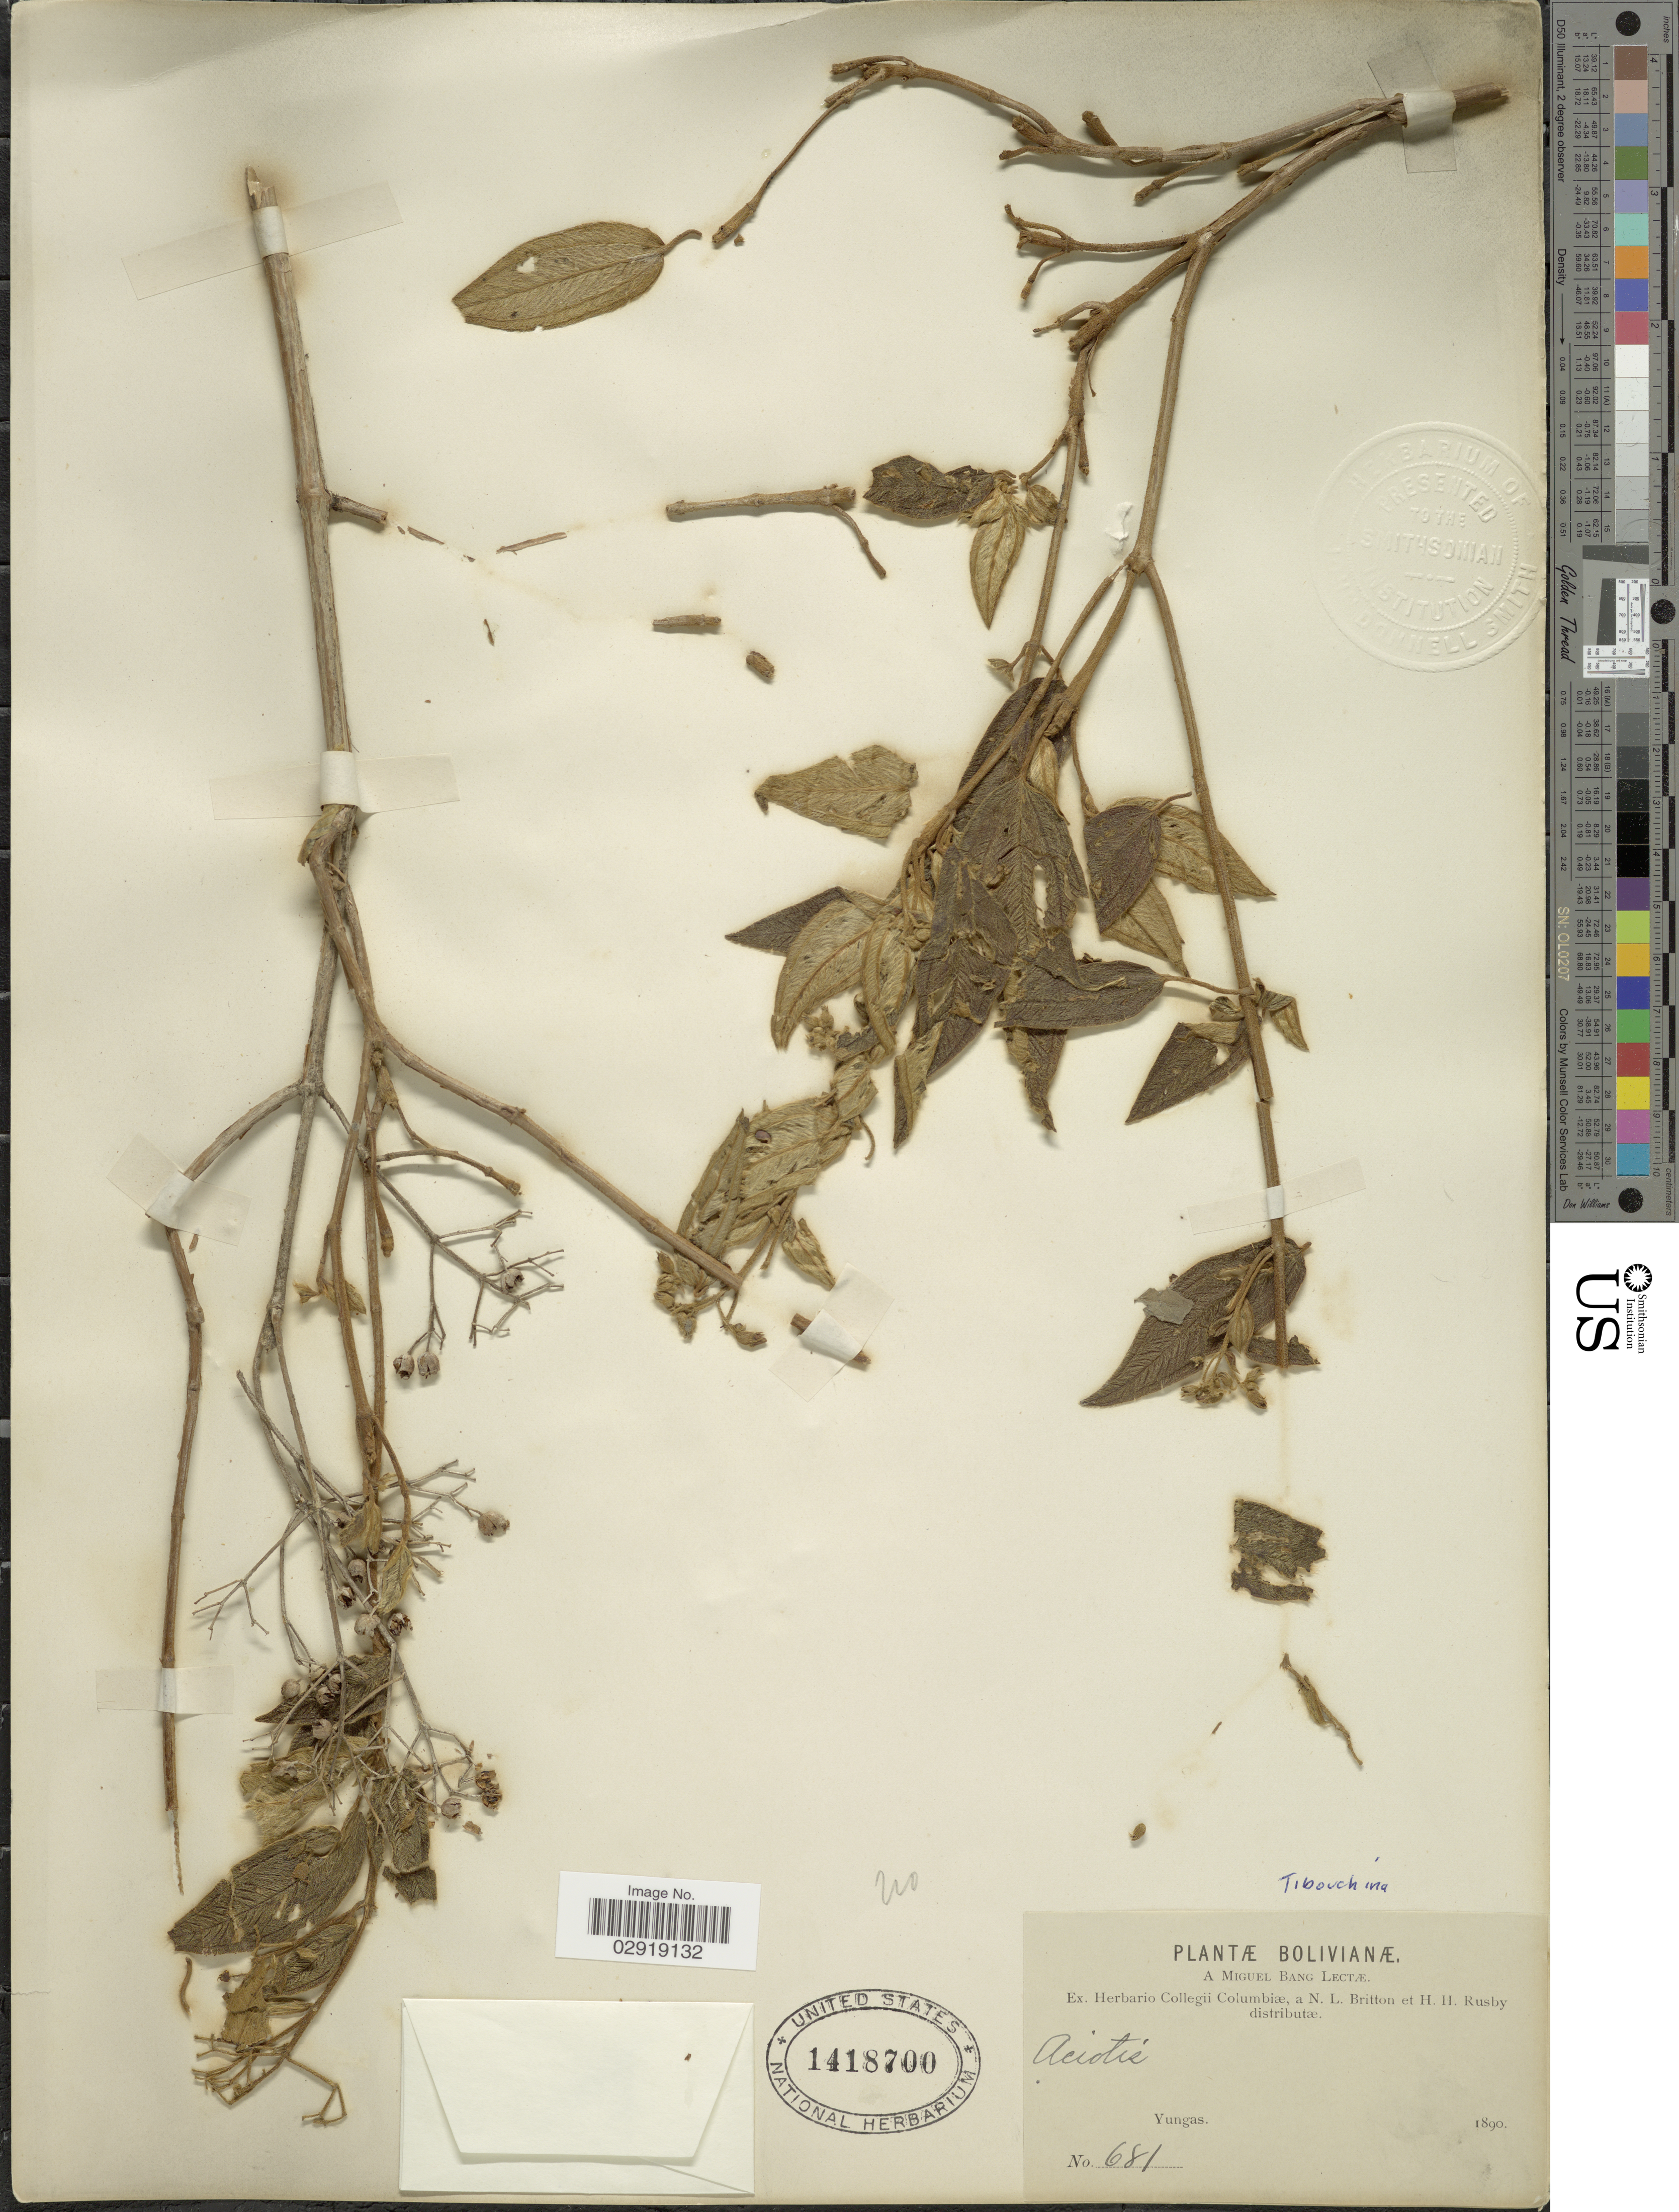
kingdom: Plantae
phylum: Tracheophyta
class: Magnoliopsida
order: Myrtales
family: Melastomataceae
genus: Chaetogastra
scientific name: Chaetogastra sp.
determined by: Michelangeli, F. A.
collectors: M. Bang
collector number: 681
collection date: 1890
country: Bolivia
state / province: La Paz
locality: Yungas.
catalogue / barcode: US 1418700